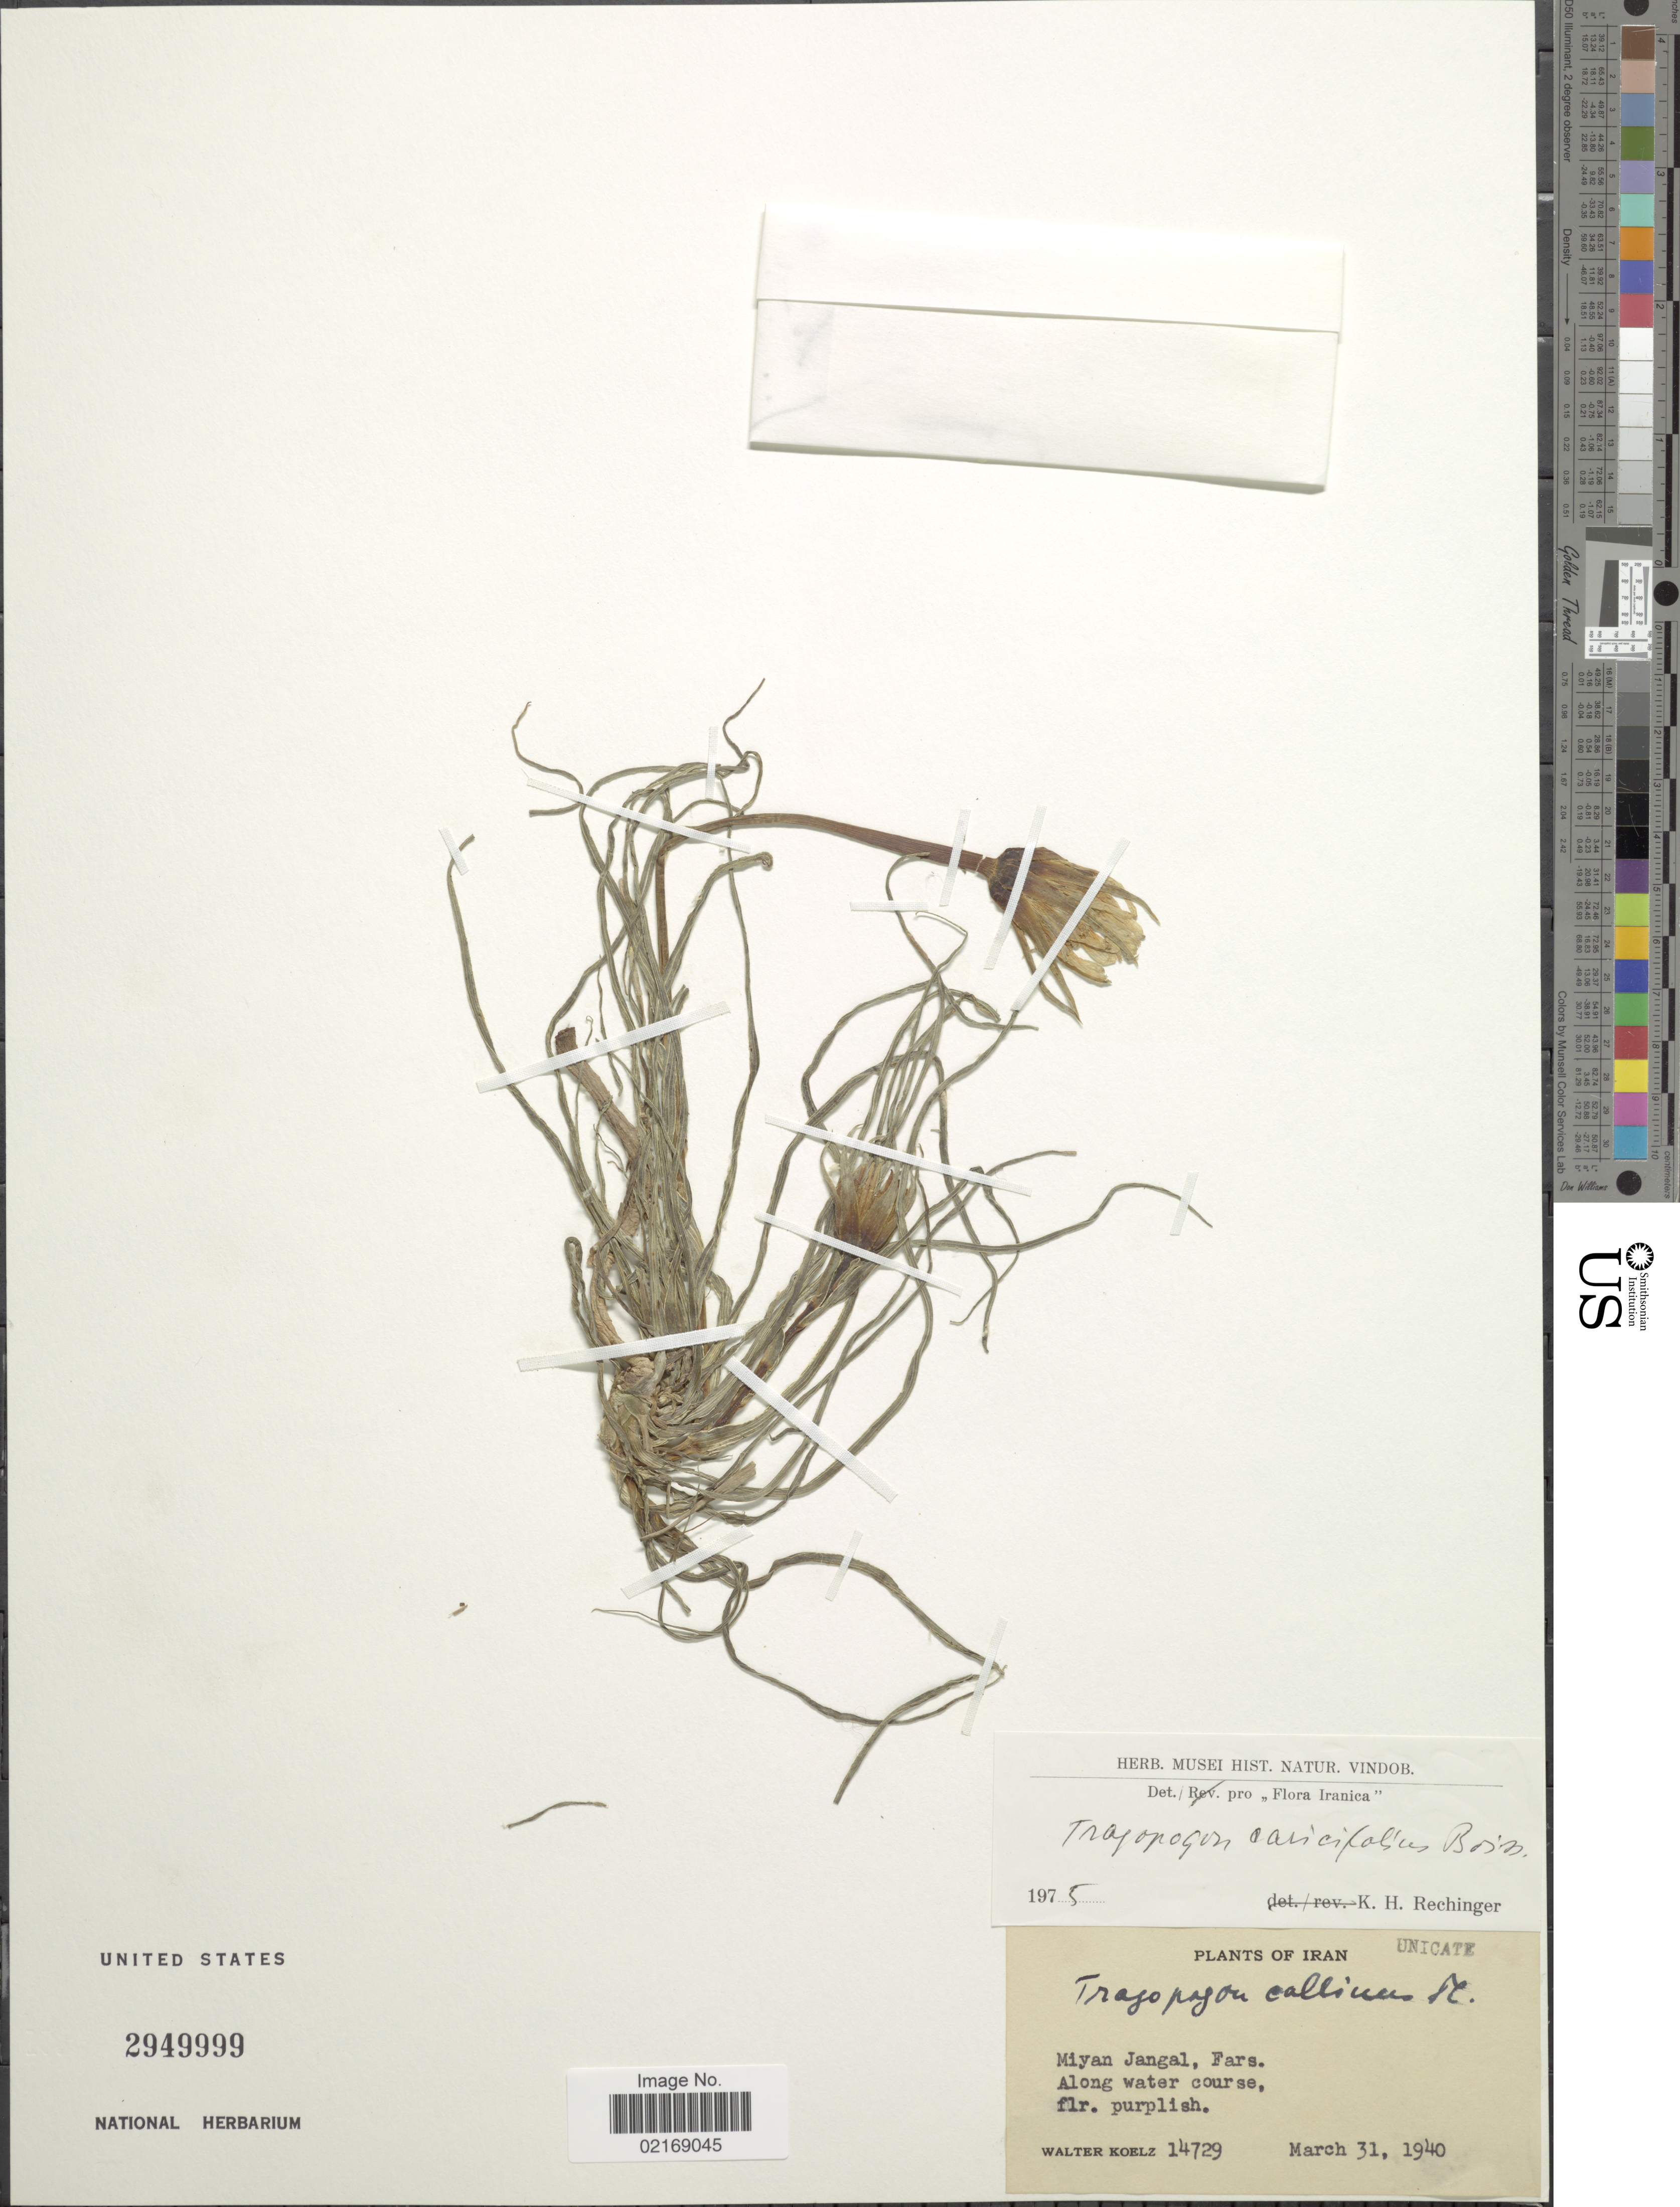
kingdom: Plantae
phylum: Tracheophyta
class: Magnoliopsida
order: Asterales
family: Asteraceae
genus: Tragopogon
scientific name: Tragopogon caricifolius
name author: Boiss.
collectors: W. N. Koelz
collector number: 14729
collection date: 1940-03-31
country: Iran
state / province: Fars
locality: Miyan Jangal. Along water course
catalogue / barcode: US 2949999